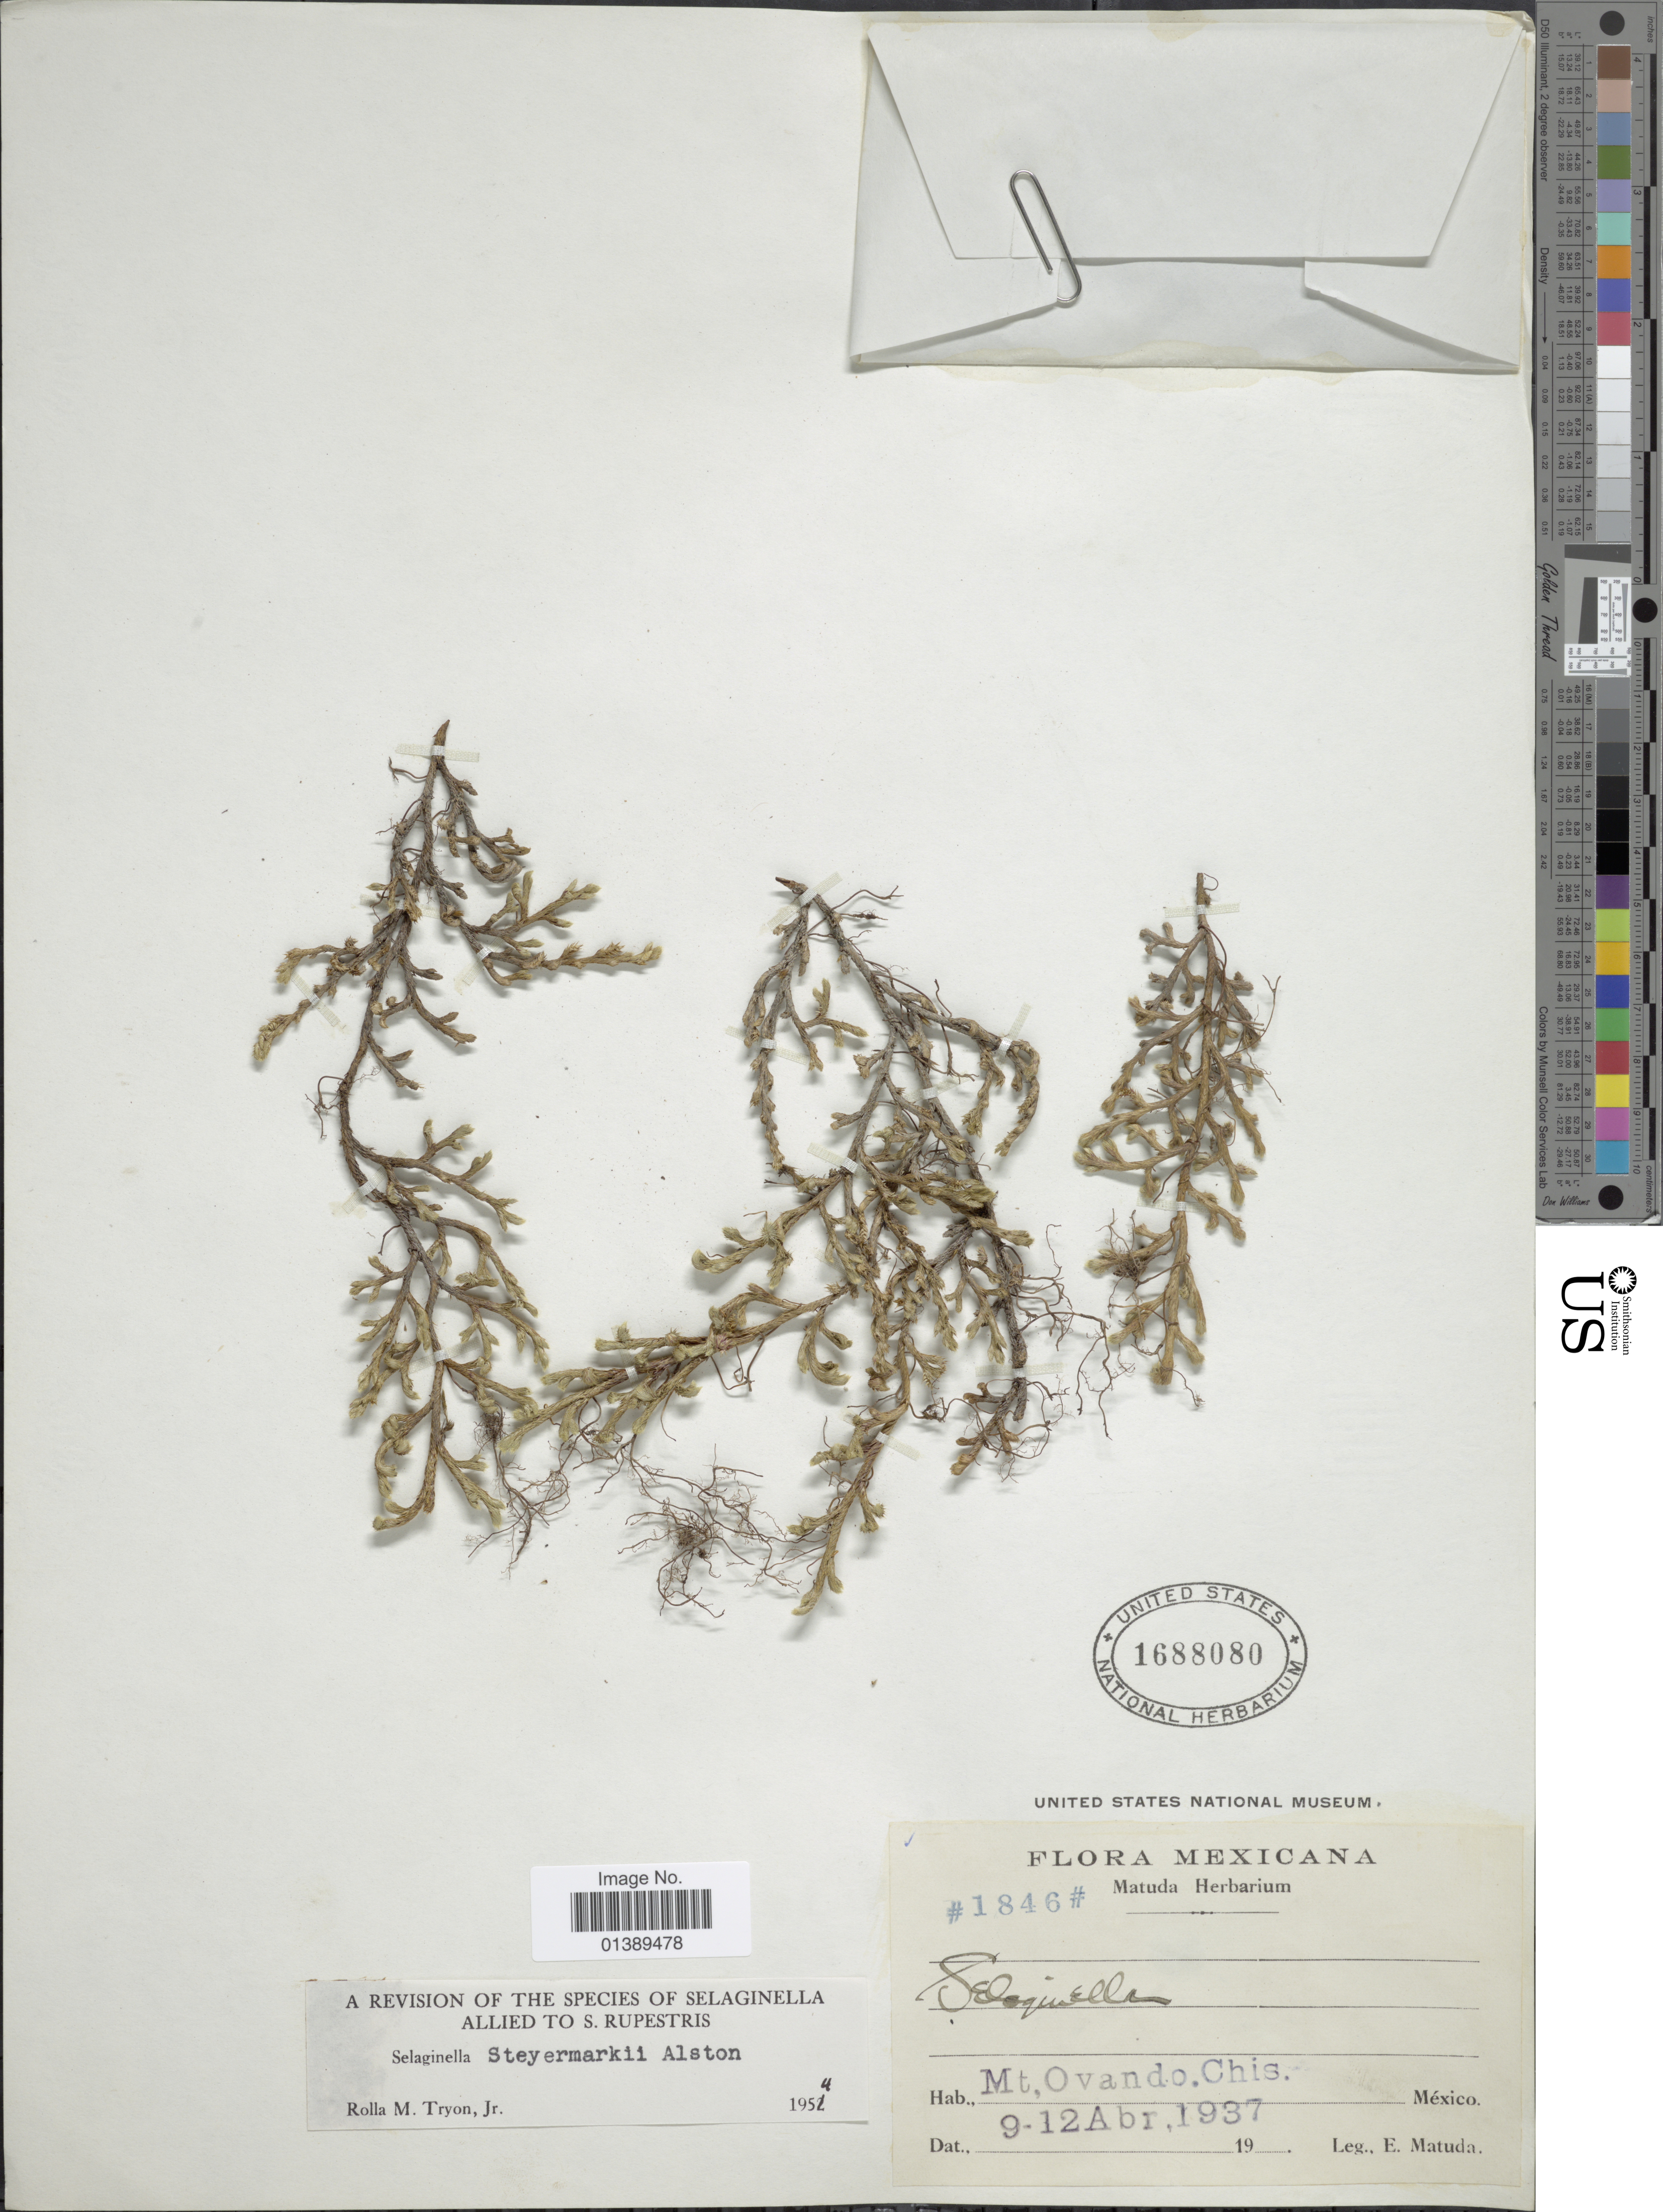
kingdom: Plantae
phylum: Tracheophyta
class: Lycopodiopsida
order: Selaginellales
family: Selaginellaceae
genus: Selaginella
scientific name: Selaginella steyermarkii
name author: Alston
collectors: E. Matuda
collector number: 1846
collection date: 1937-04-09/1937-04-12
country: Mexico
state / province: Chiapas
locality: Mt Ovanda. Chis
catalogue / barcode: US 1688080